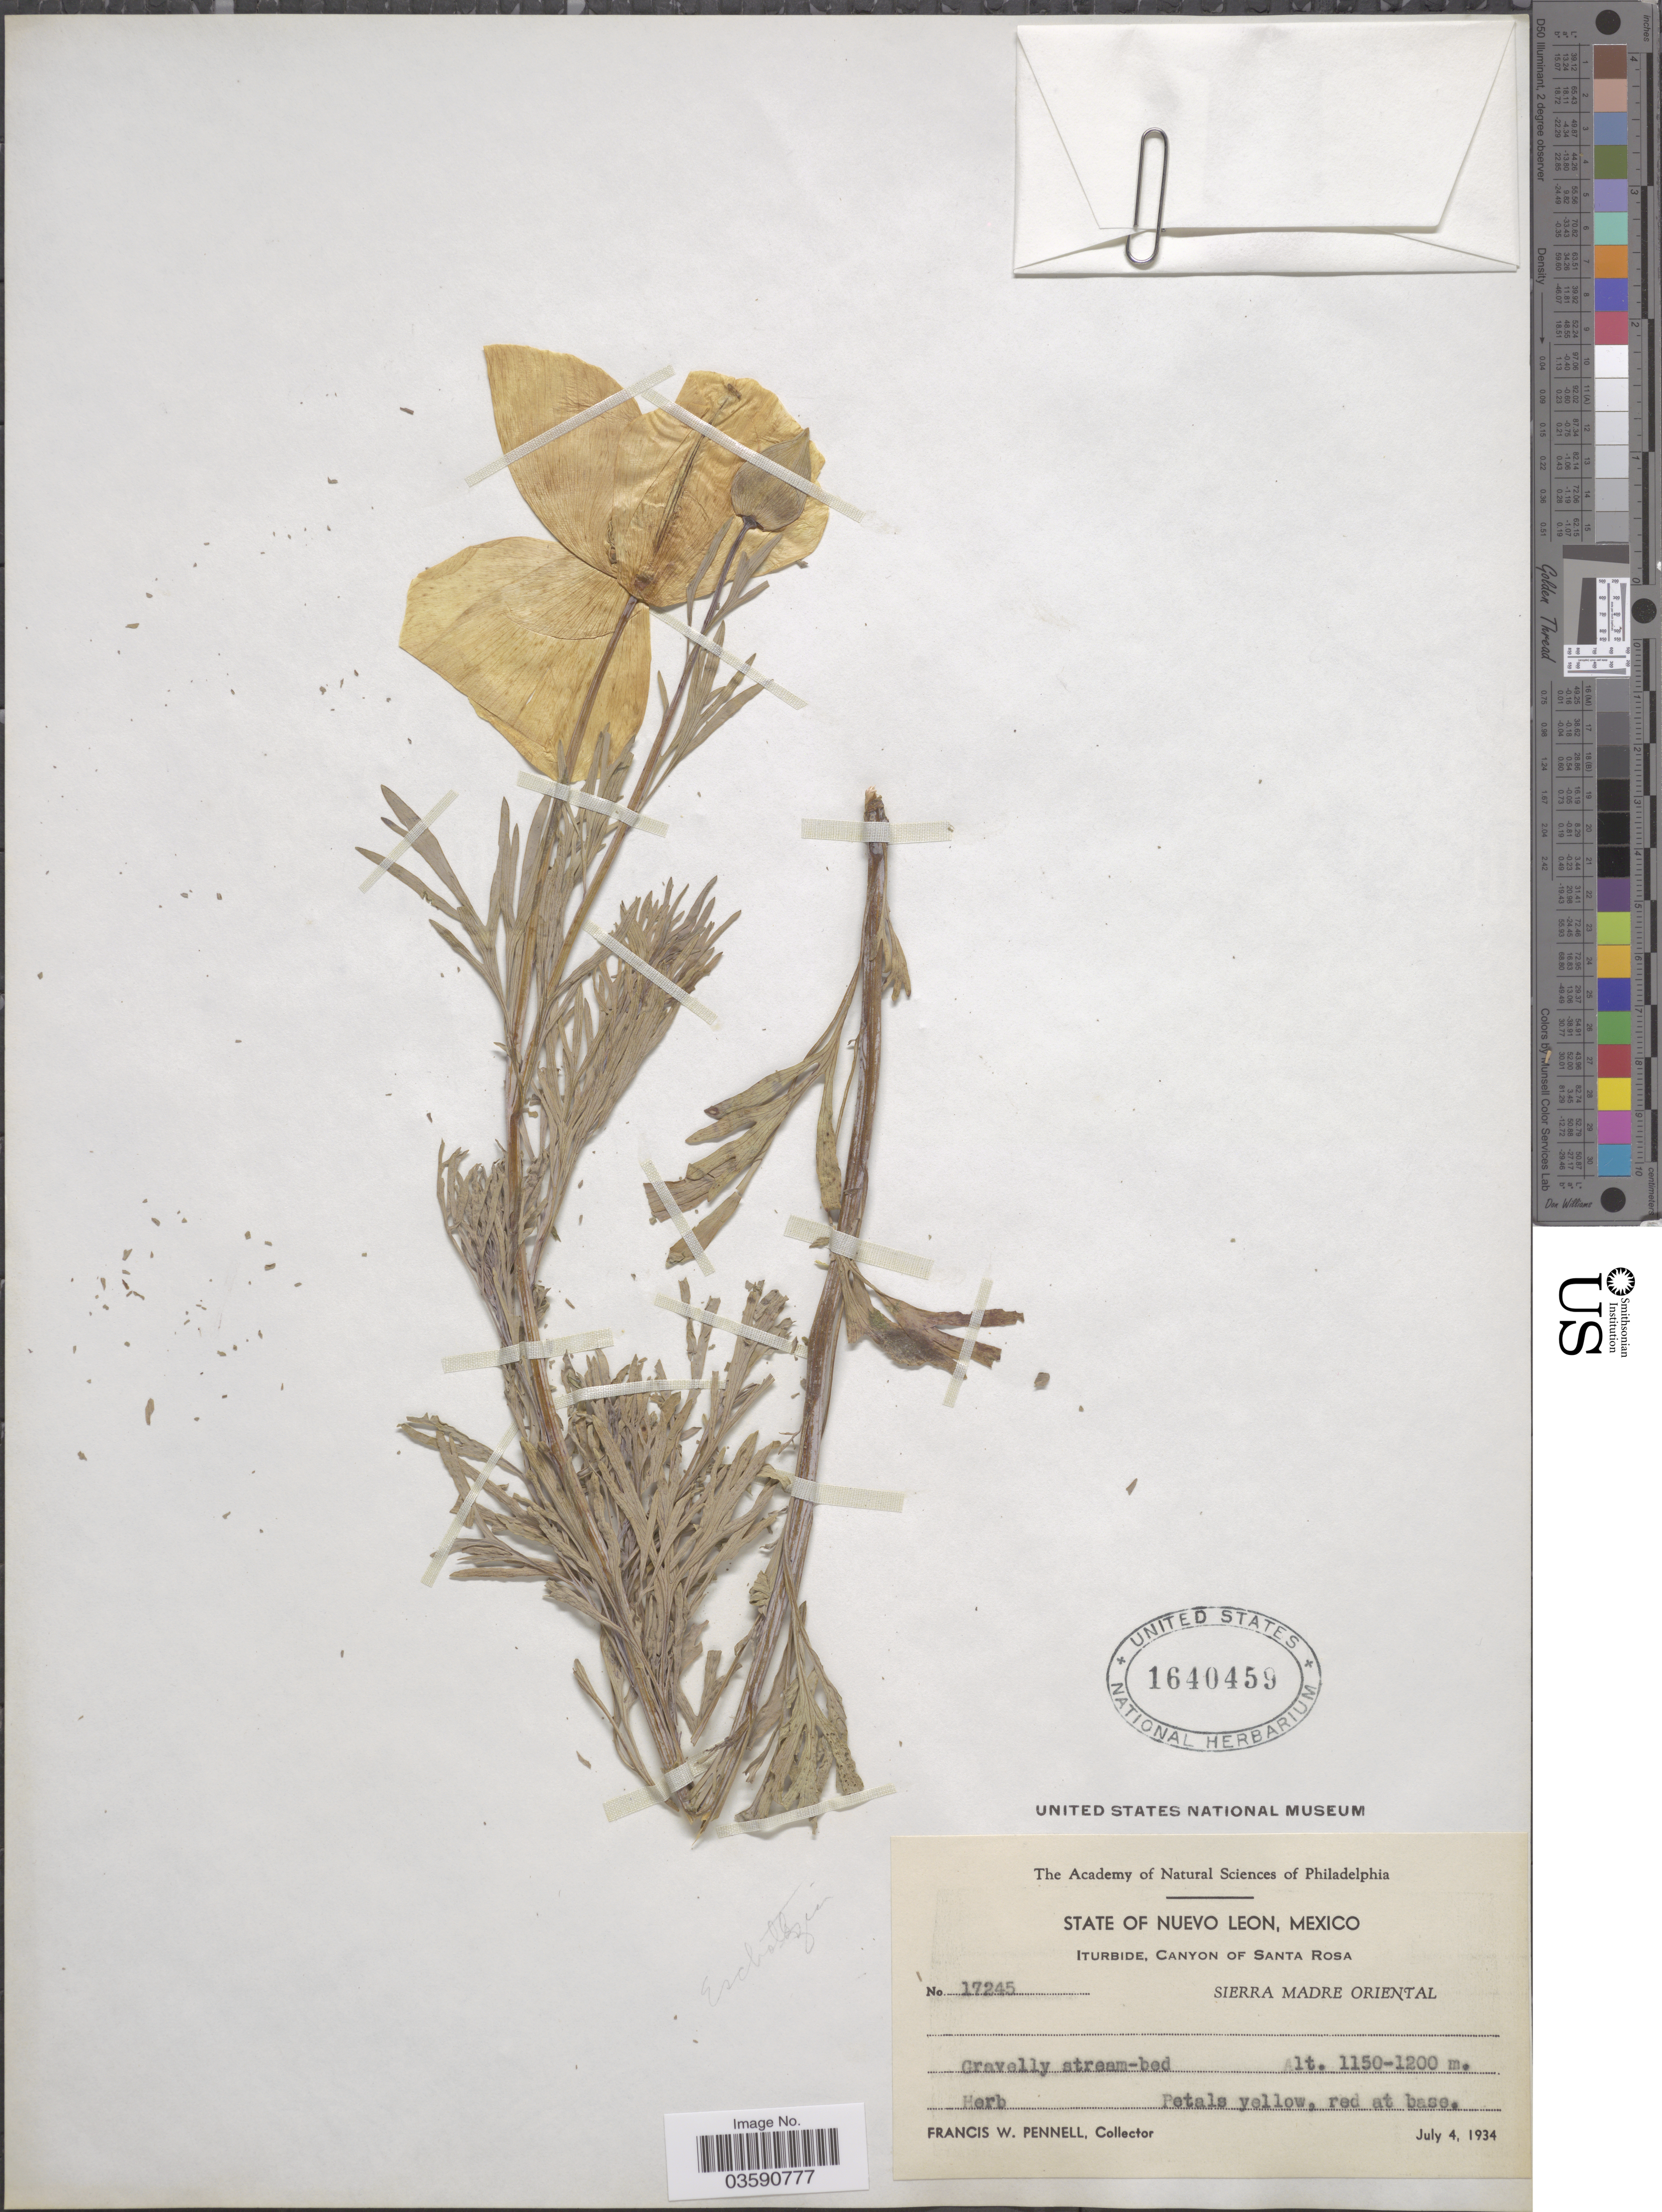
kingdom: Plantae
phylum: Tracheophyta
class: Magnoliopsida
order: Ranunculales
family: Papaveraceae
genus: Eschscholzia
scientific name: Eschscholzia sp.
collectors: F. W. Pennell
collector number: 17245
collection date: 1934-07-04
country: Mexico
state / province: Nuevo León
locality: Iturbide, Canyon of Santa Rosa. Sierra Madre Oriental.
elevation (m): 1150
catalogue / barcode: US 1640459